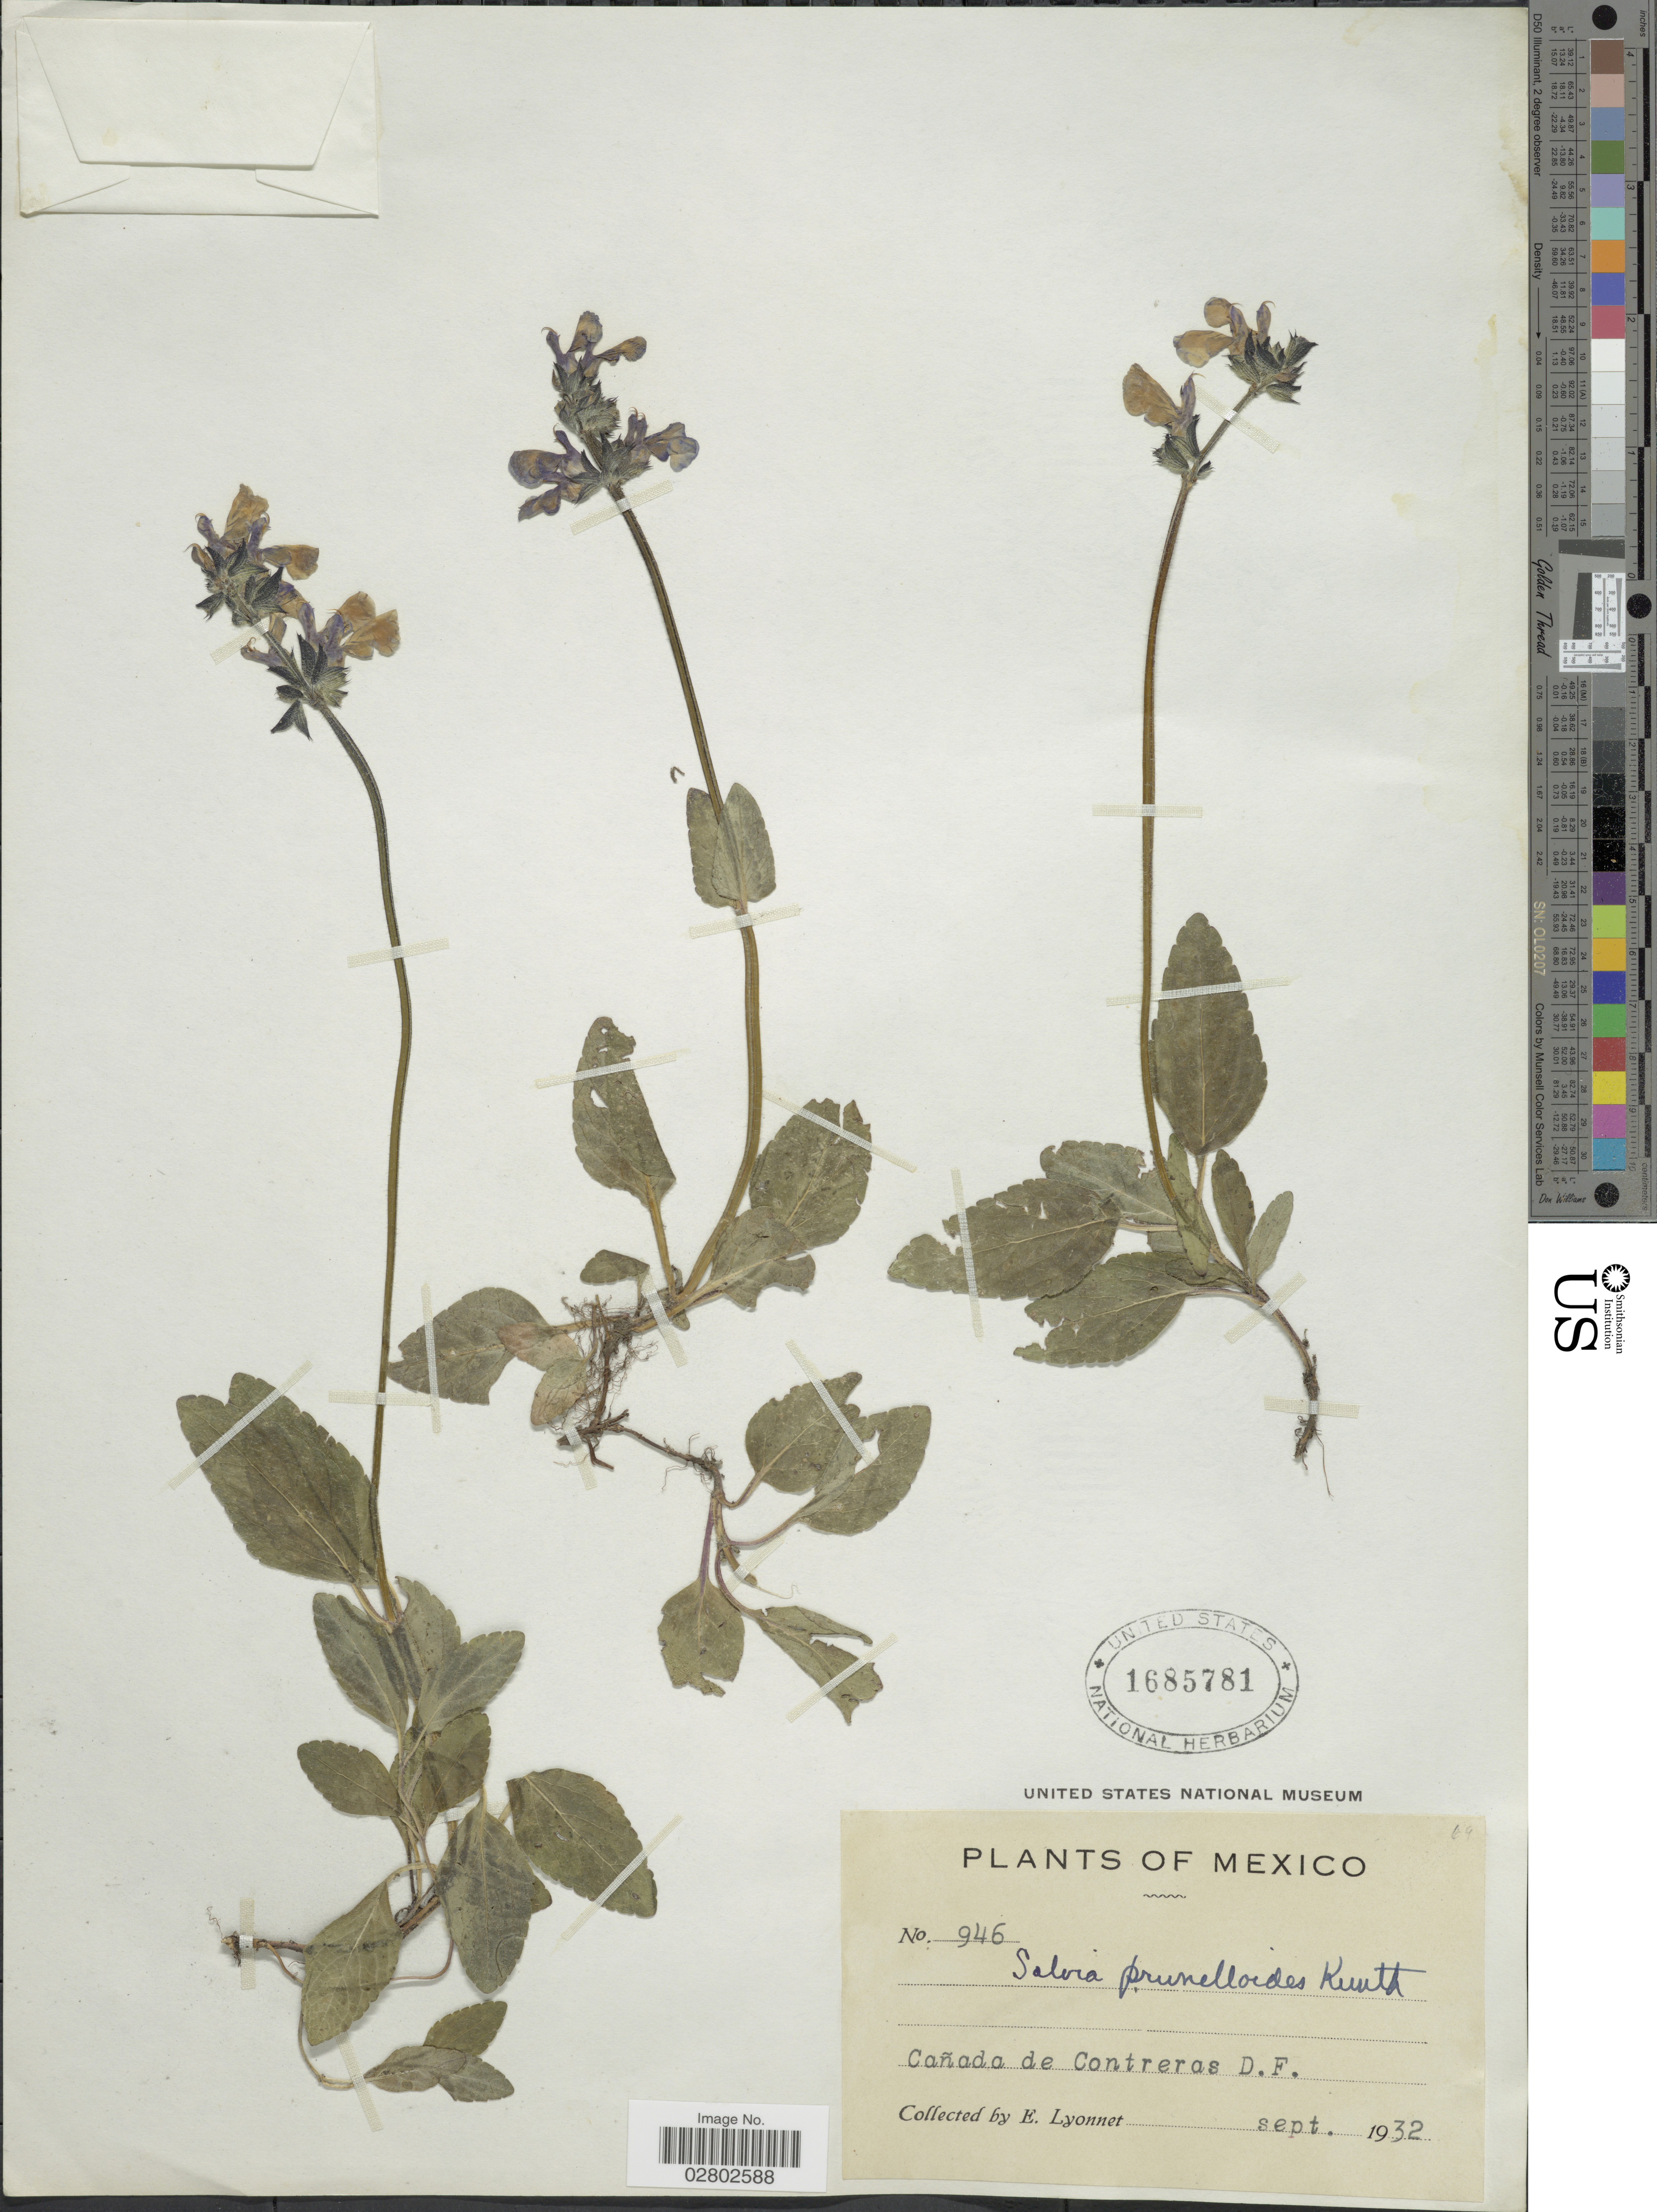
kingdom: Plantae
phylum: Tracheophyta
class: Magnoliopsida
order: Lamiales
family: Lamiaceae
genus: Salvia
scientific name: Salvia prunelloides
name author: Kunth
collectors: E. Lyonnet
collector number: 946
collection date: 1932-09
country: Mexico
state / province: Distrito Federal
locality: Cañada de Contreras D. F.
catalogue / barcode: US 1685781